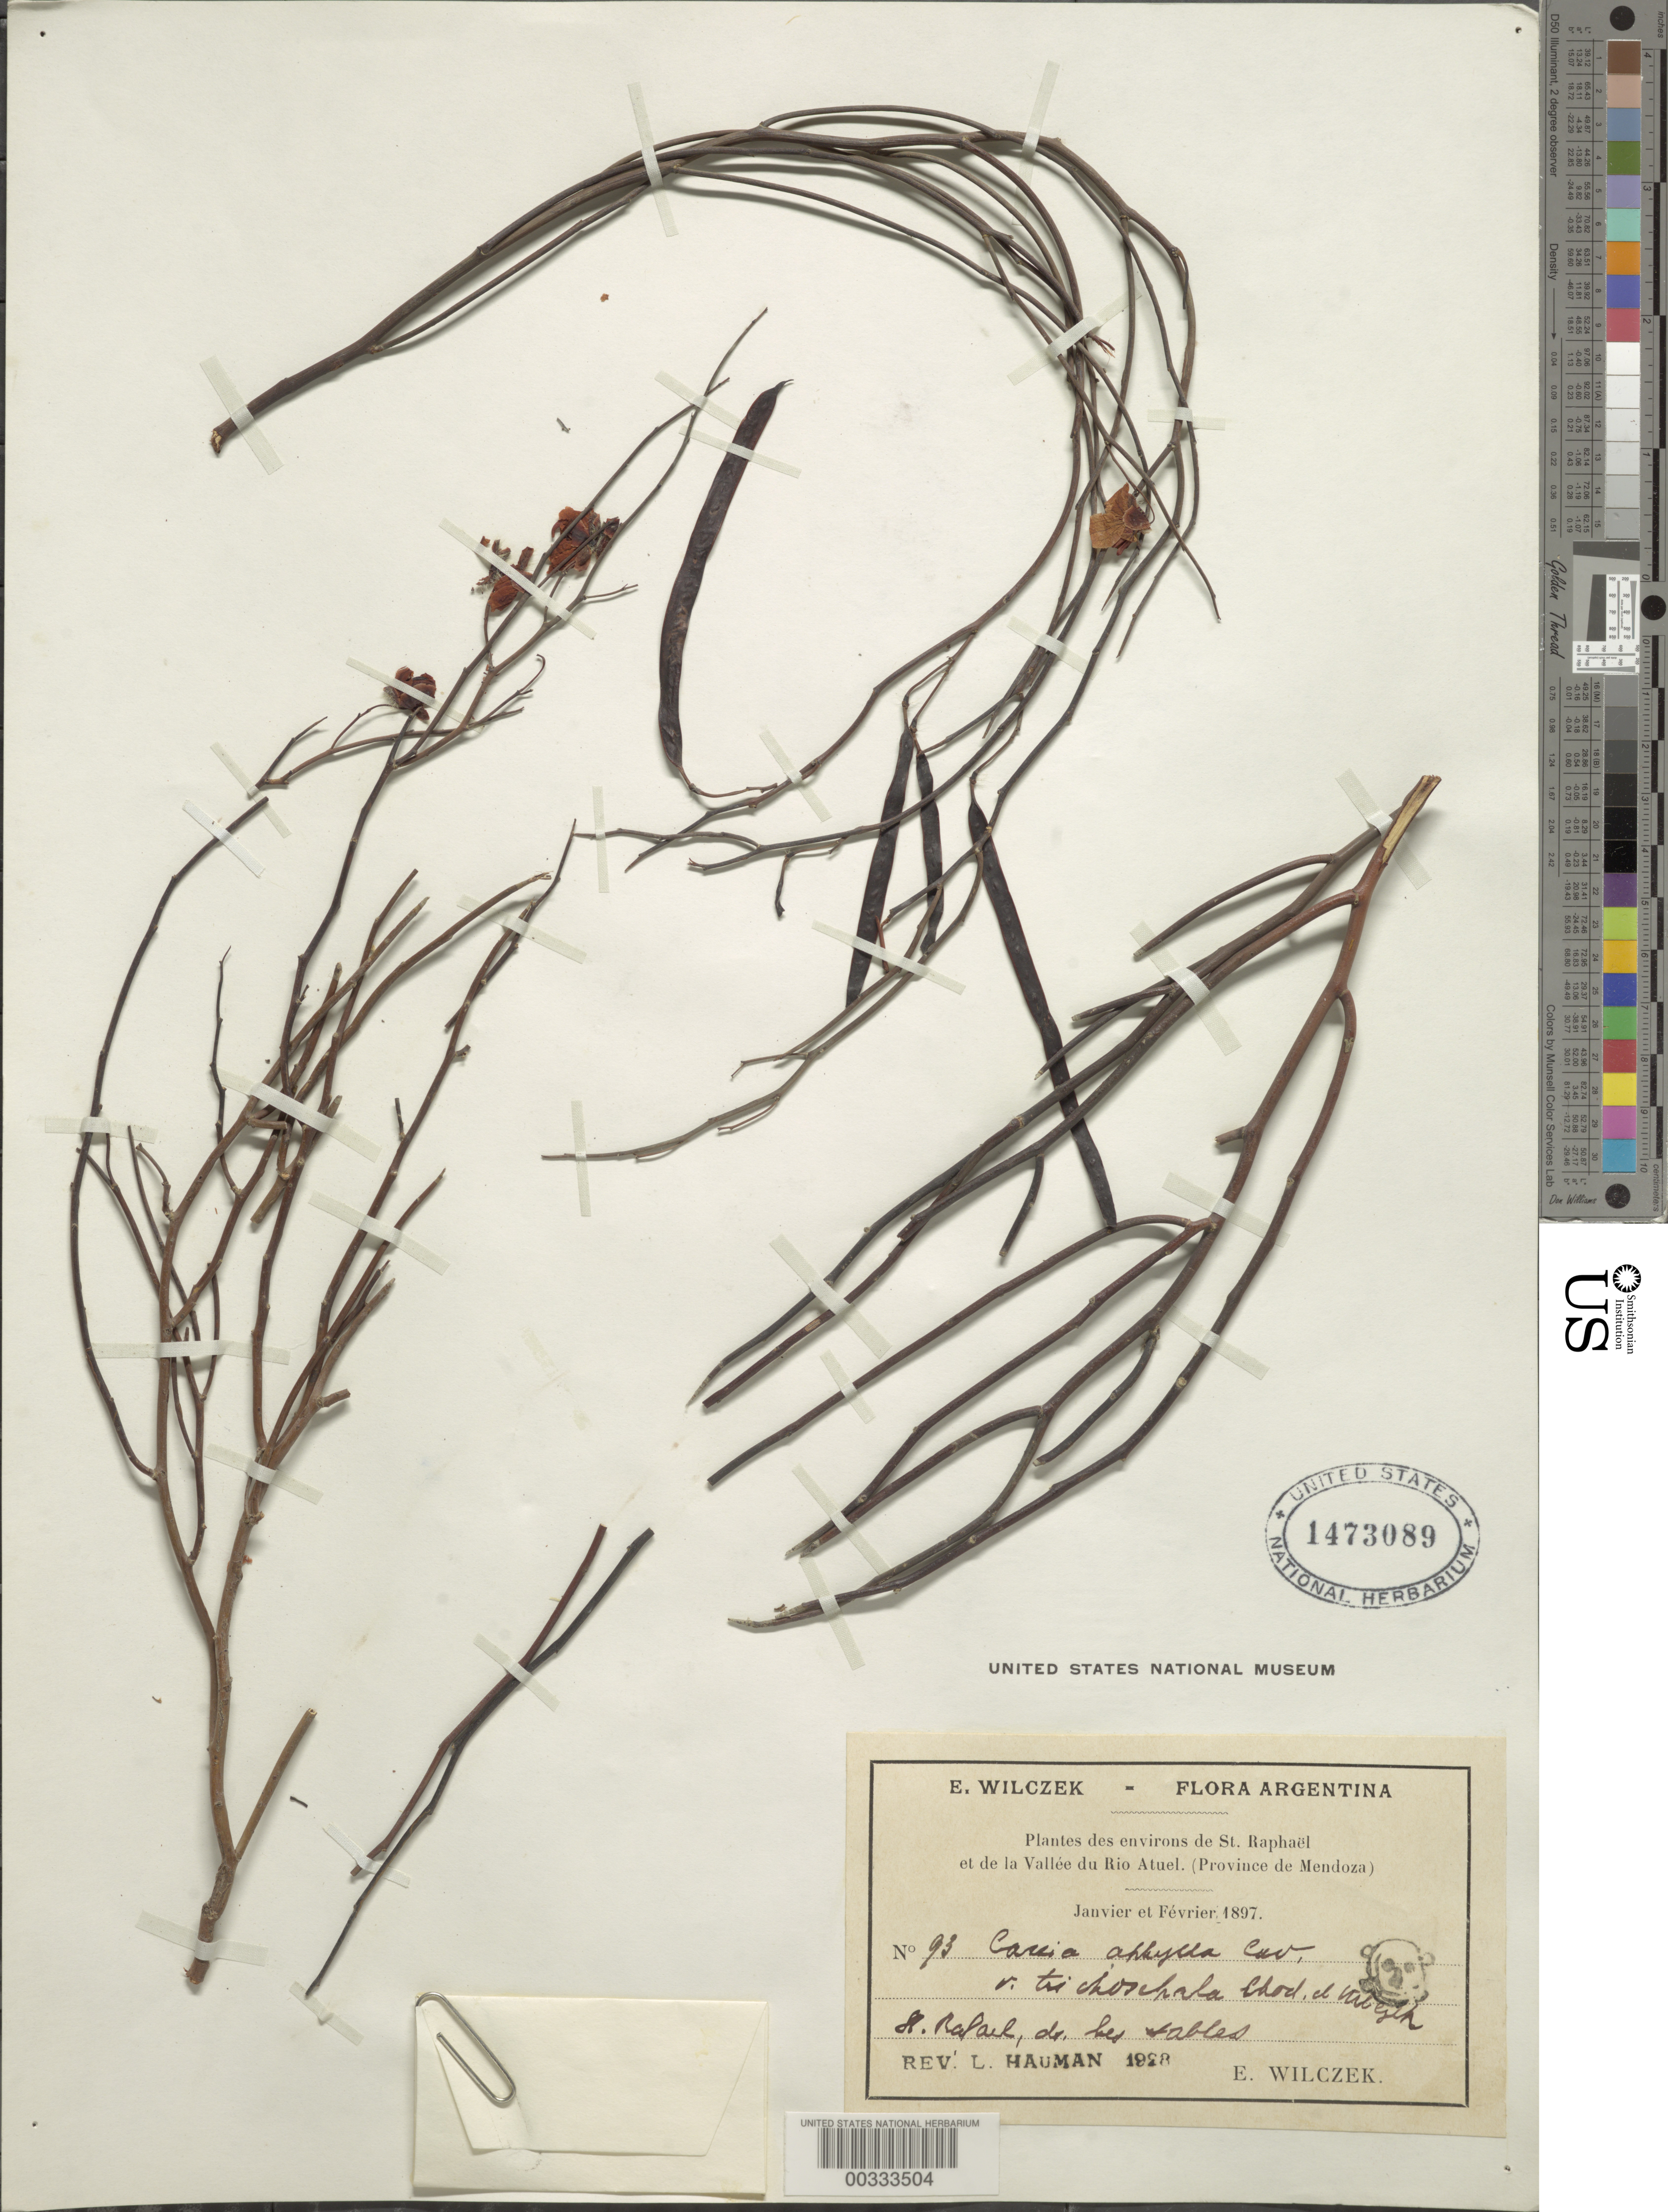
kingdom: Plantae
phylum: Tracheophyta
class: Magnoliopsida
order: Fabales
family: Fabaceae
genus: Senna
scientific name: Senna aphylla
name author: (Cav.) H.S. Irwin & Barneby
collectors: E. Wilczek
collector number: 93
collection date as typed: Jan 1897 and -- Feb 1897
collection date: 1897-01,1897-02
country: Argentina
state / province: Mendoza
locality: Vicinity of St. Raphael and the valley of Rio Atuel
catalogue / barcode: US 1473089